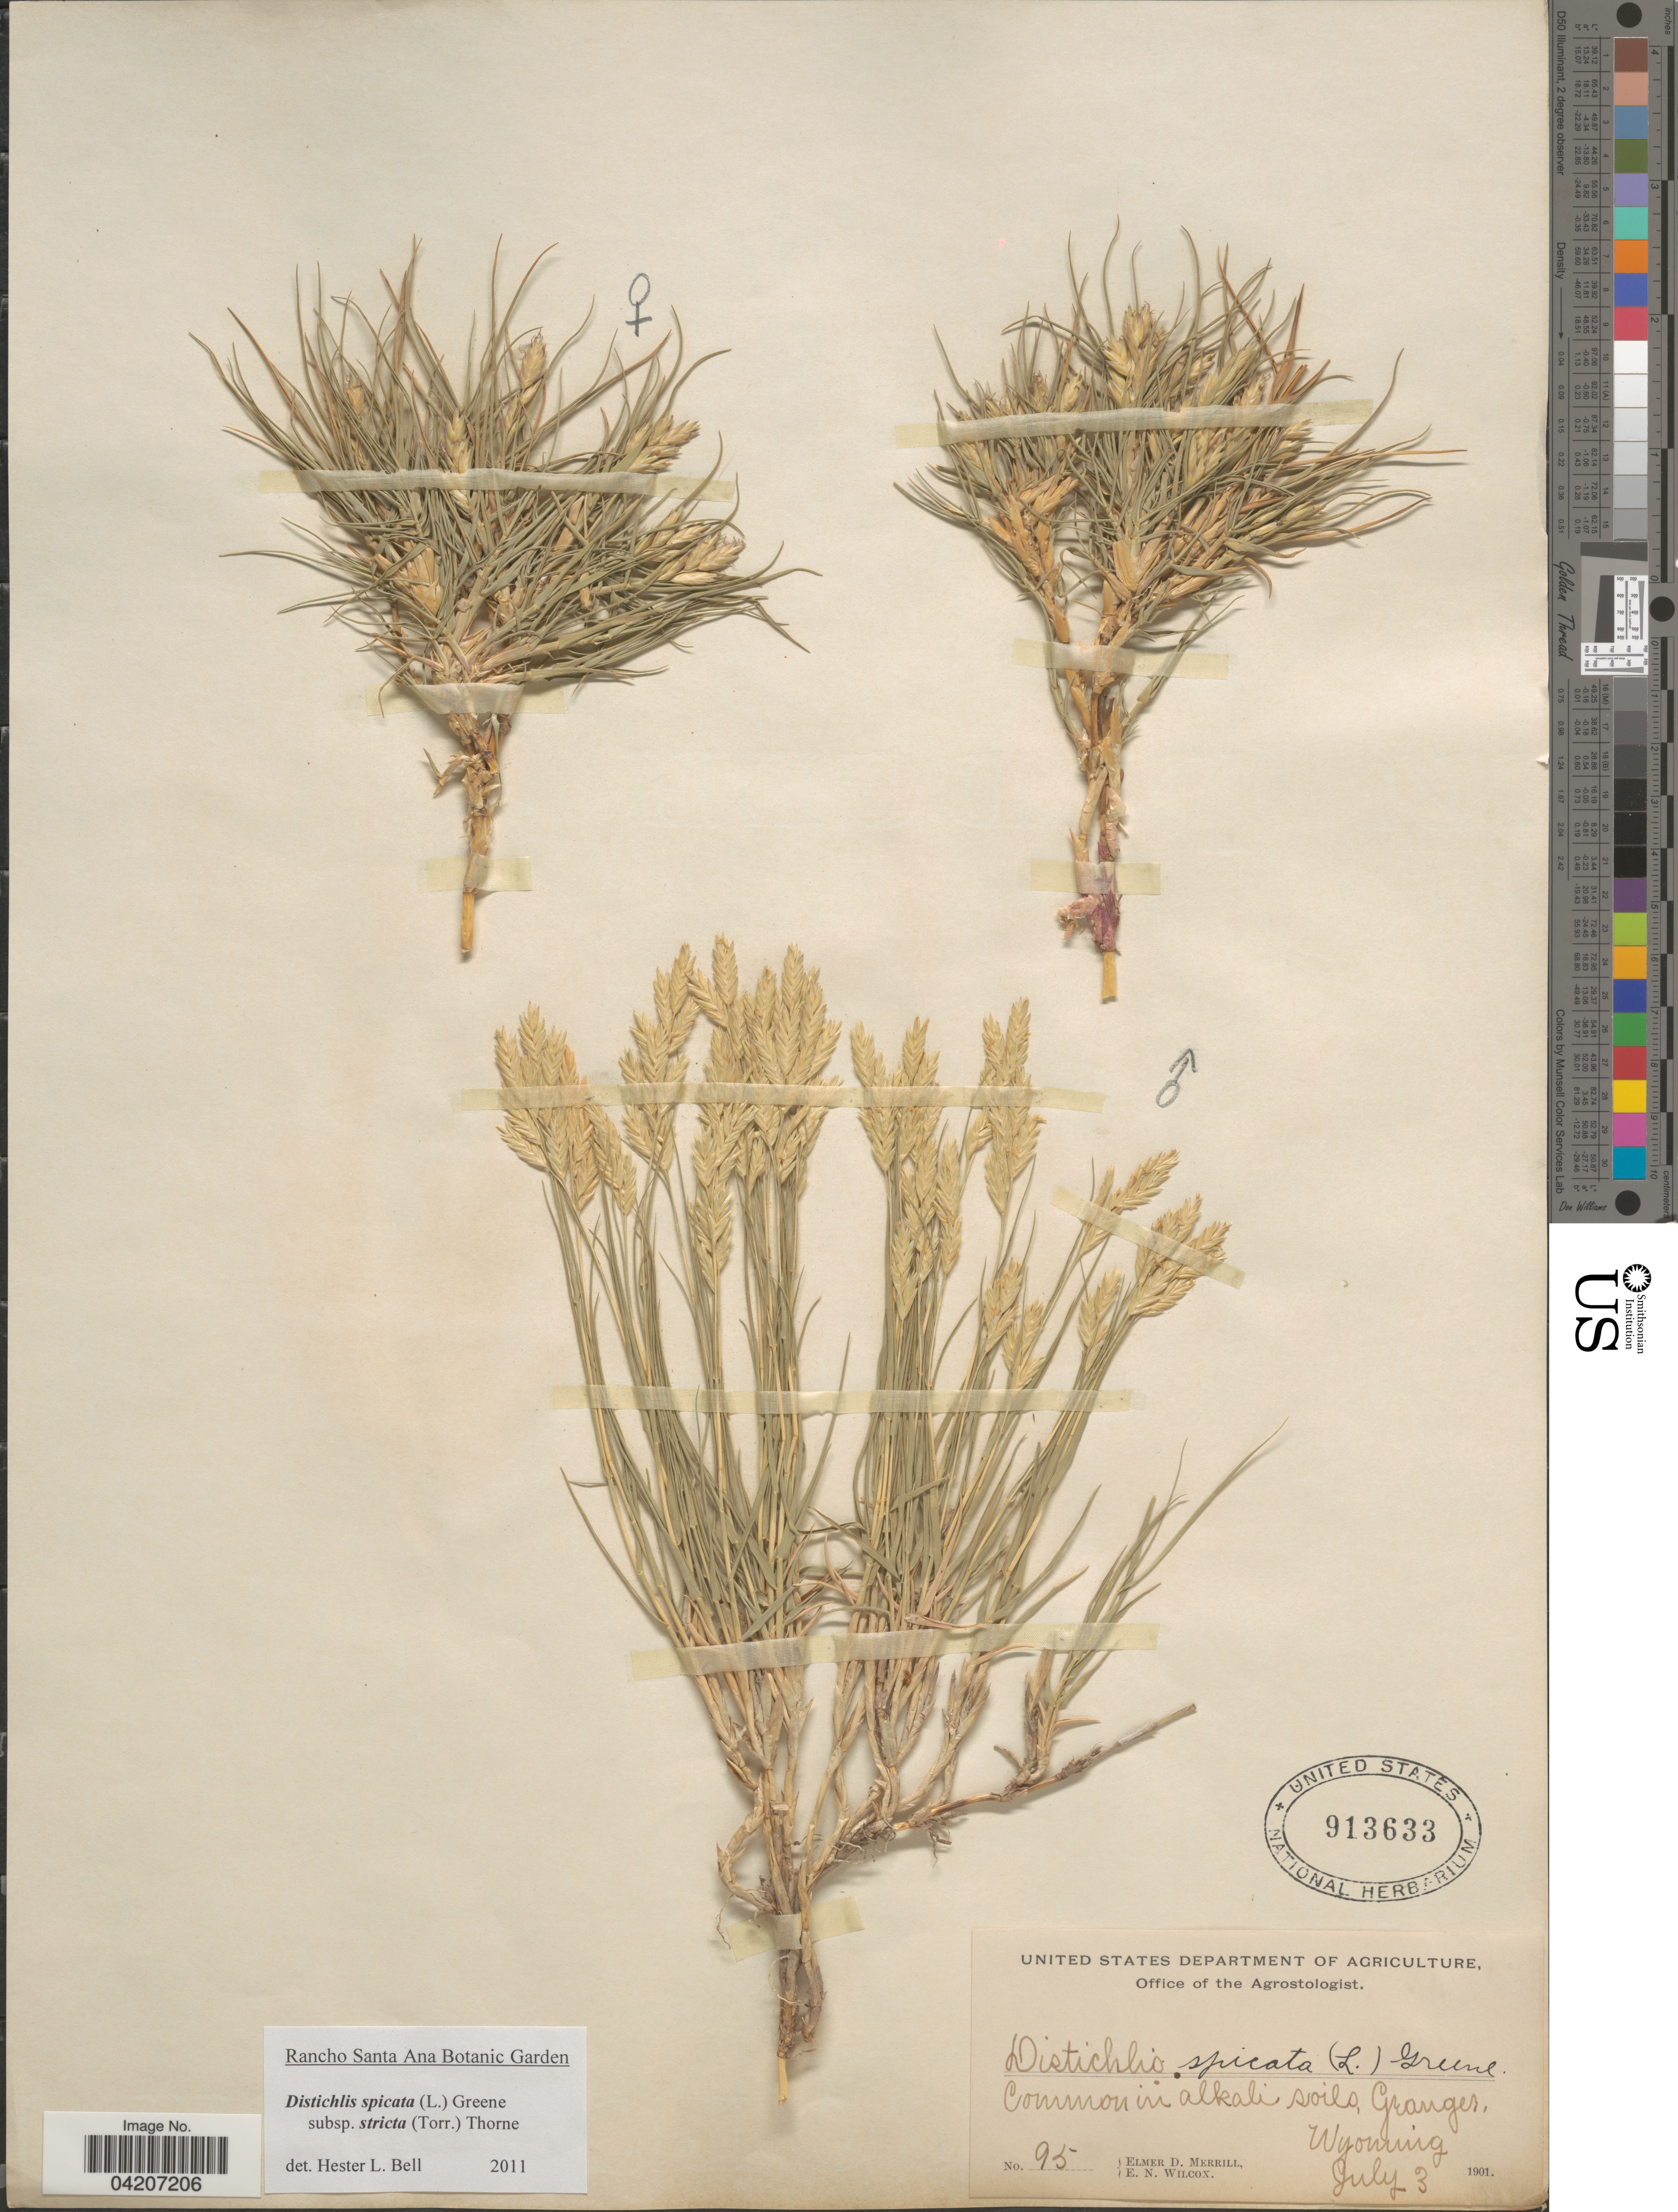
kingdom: Plantae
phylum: Tracheophyta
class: Liliopsida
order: Poales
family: Poaceae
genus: Distichlis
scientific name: Distichlis spicata subsp. stricta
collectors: E. D. Merrill & E. Wilcox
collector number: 95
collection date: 1901-07-03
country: United States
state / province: Wyoming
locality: Granger.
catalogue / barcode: US 913633